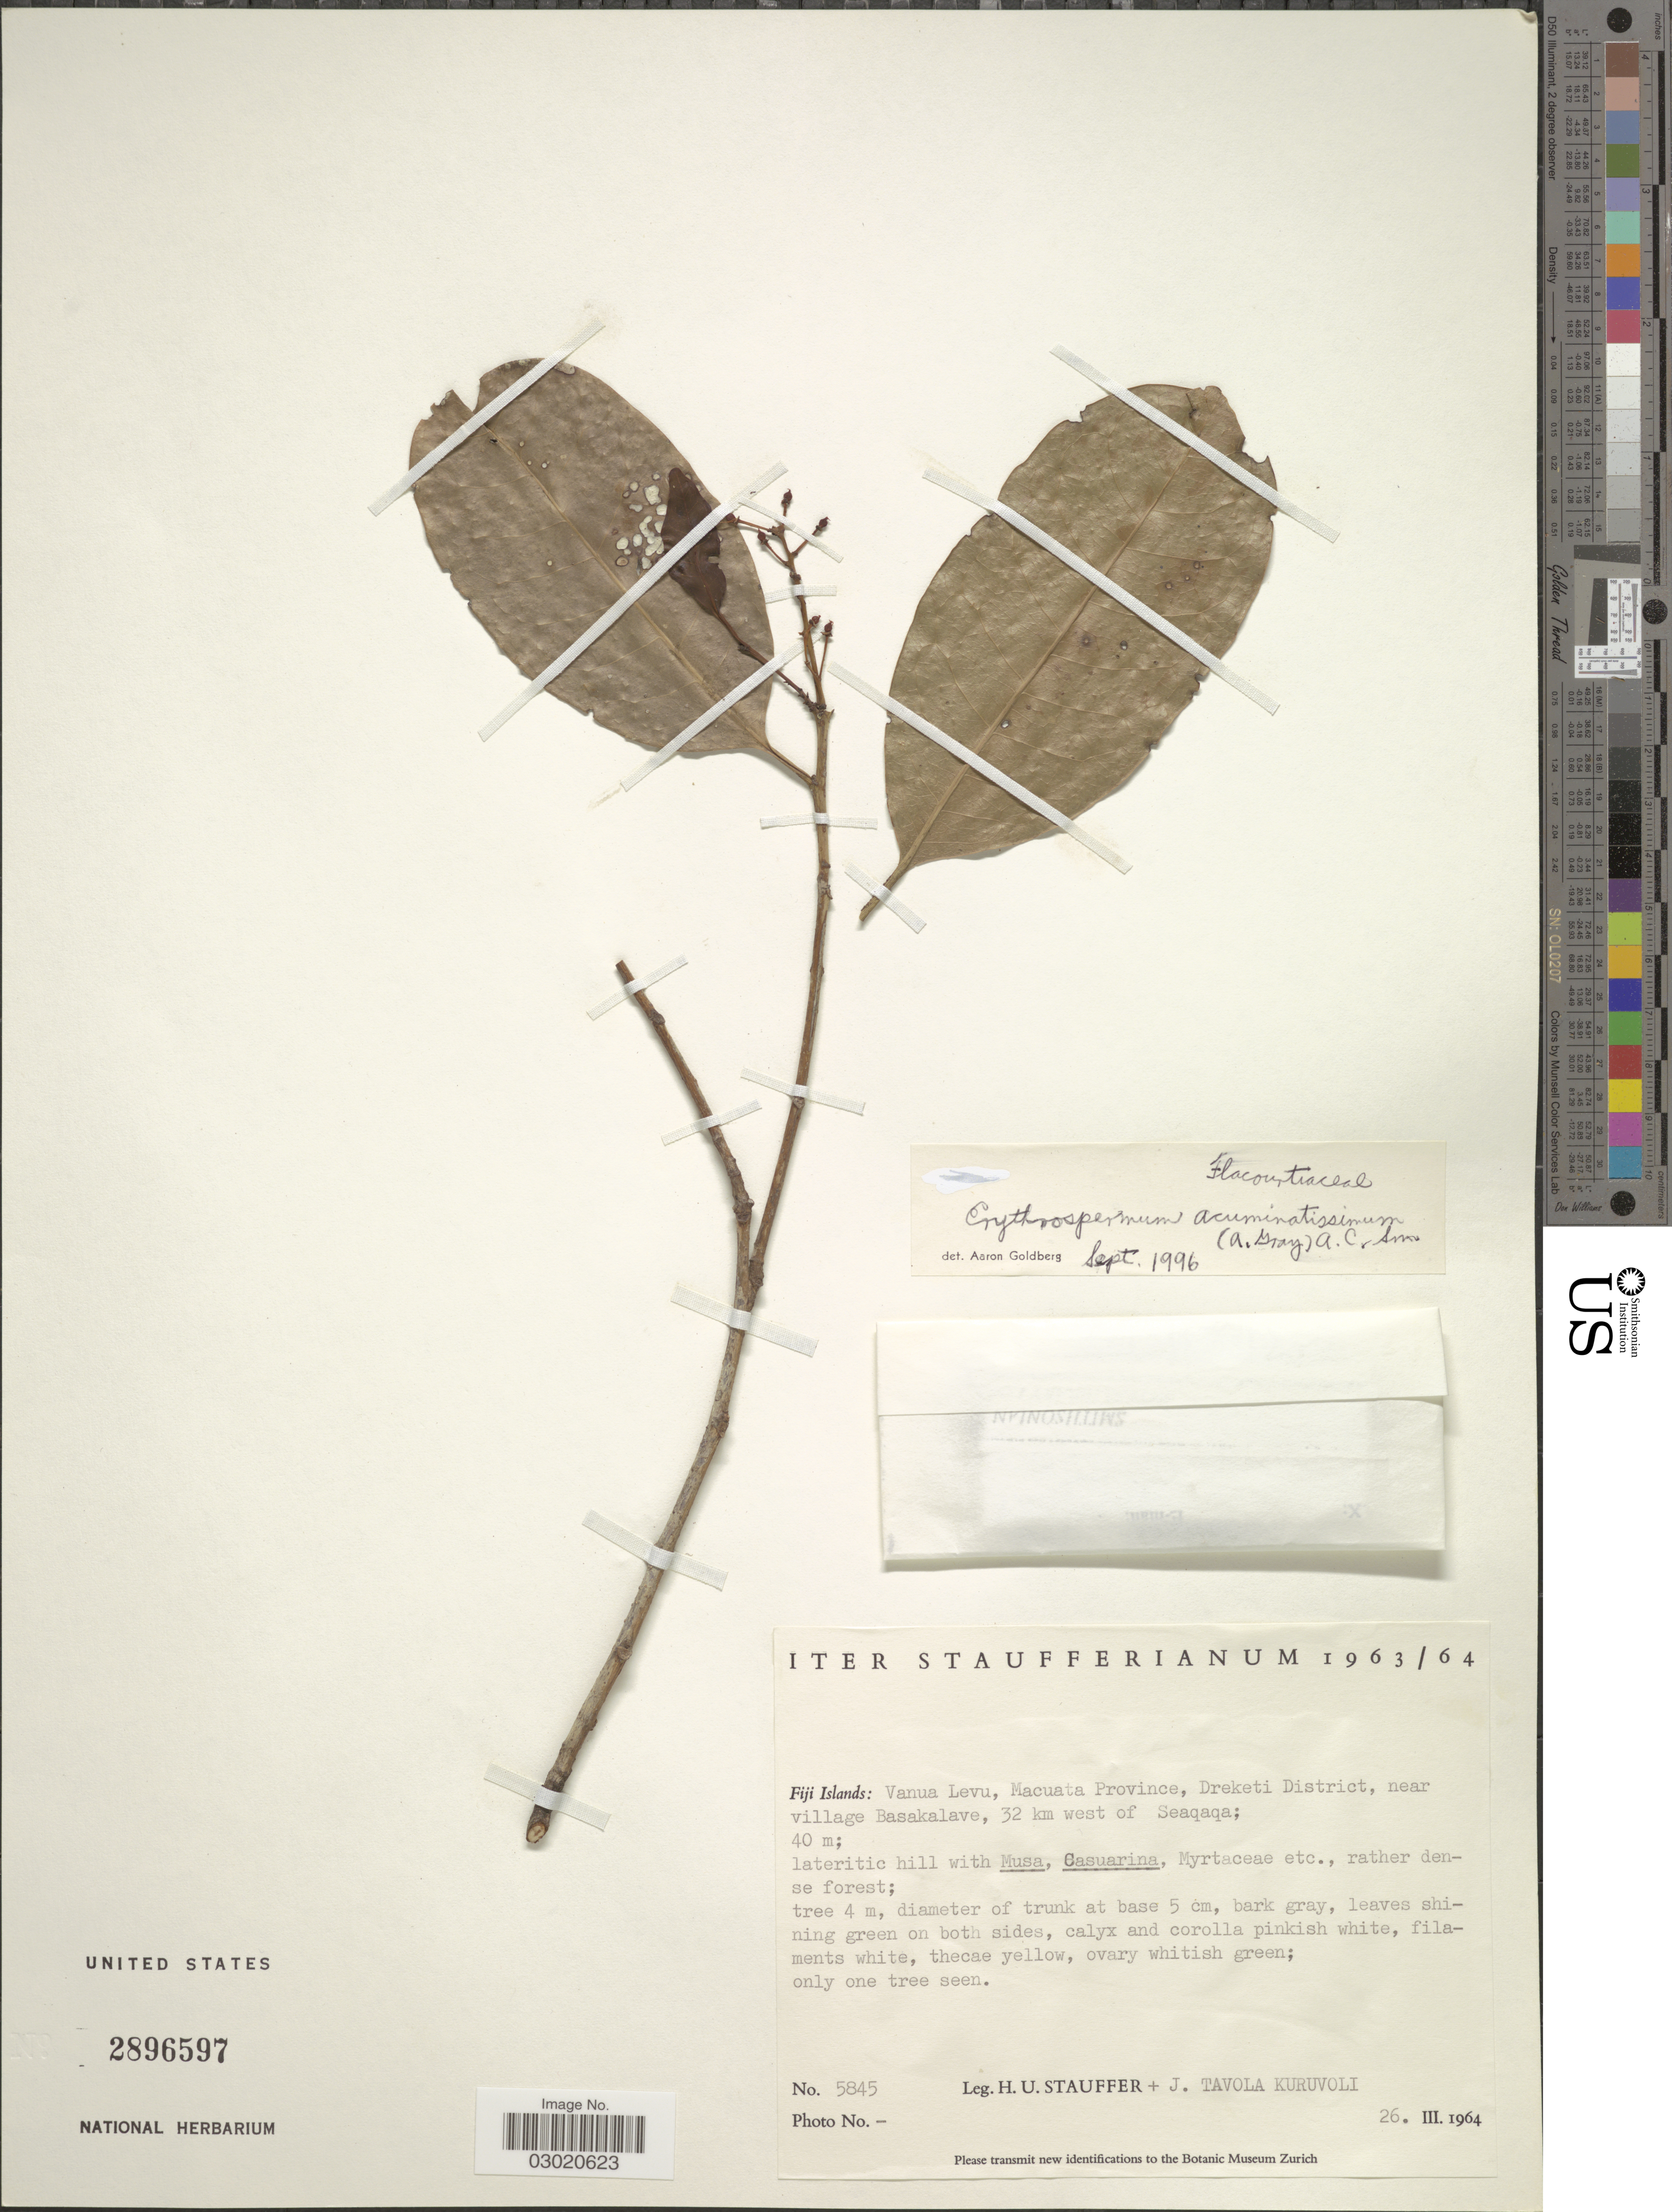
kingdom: Plantae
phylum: Tracheophyta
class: Magnoliopsida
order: Malpighiales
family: Achariaceae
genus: Erythrospermum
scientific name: Erythrospermum acuminatissimum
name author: (A. Gray) A.C. Sm.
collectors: H. U. Stauffer & J. Kuruvoli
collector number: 5845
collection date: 1964-03-26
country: Fiji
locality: Fiji Islands: Vanau Levu, Macuata Province, Dreketi District, near village Basakalave, 32 km west of Seaqaqa.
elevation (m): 40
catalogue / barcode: US 2896597